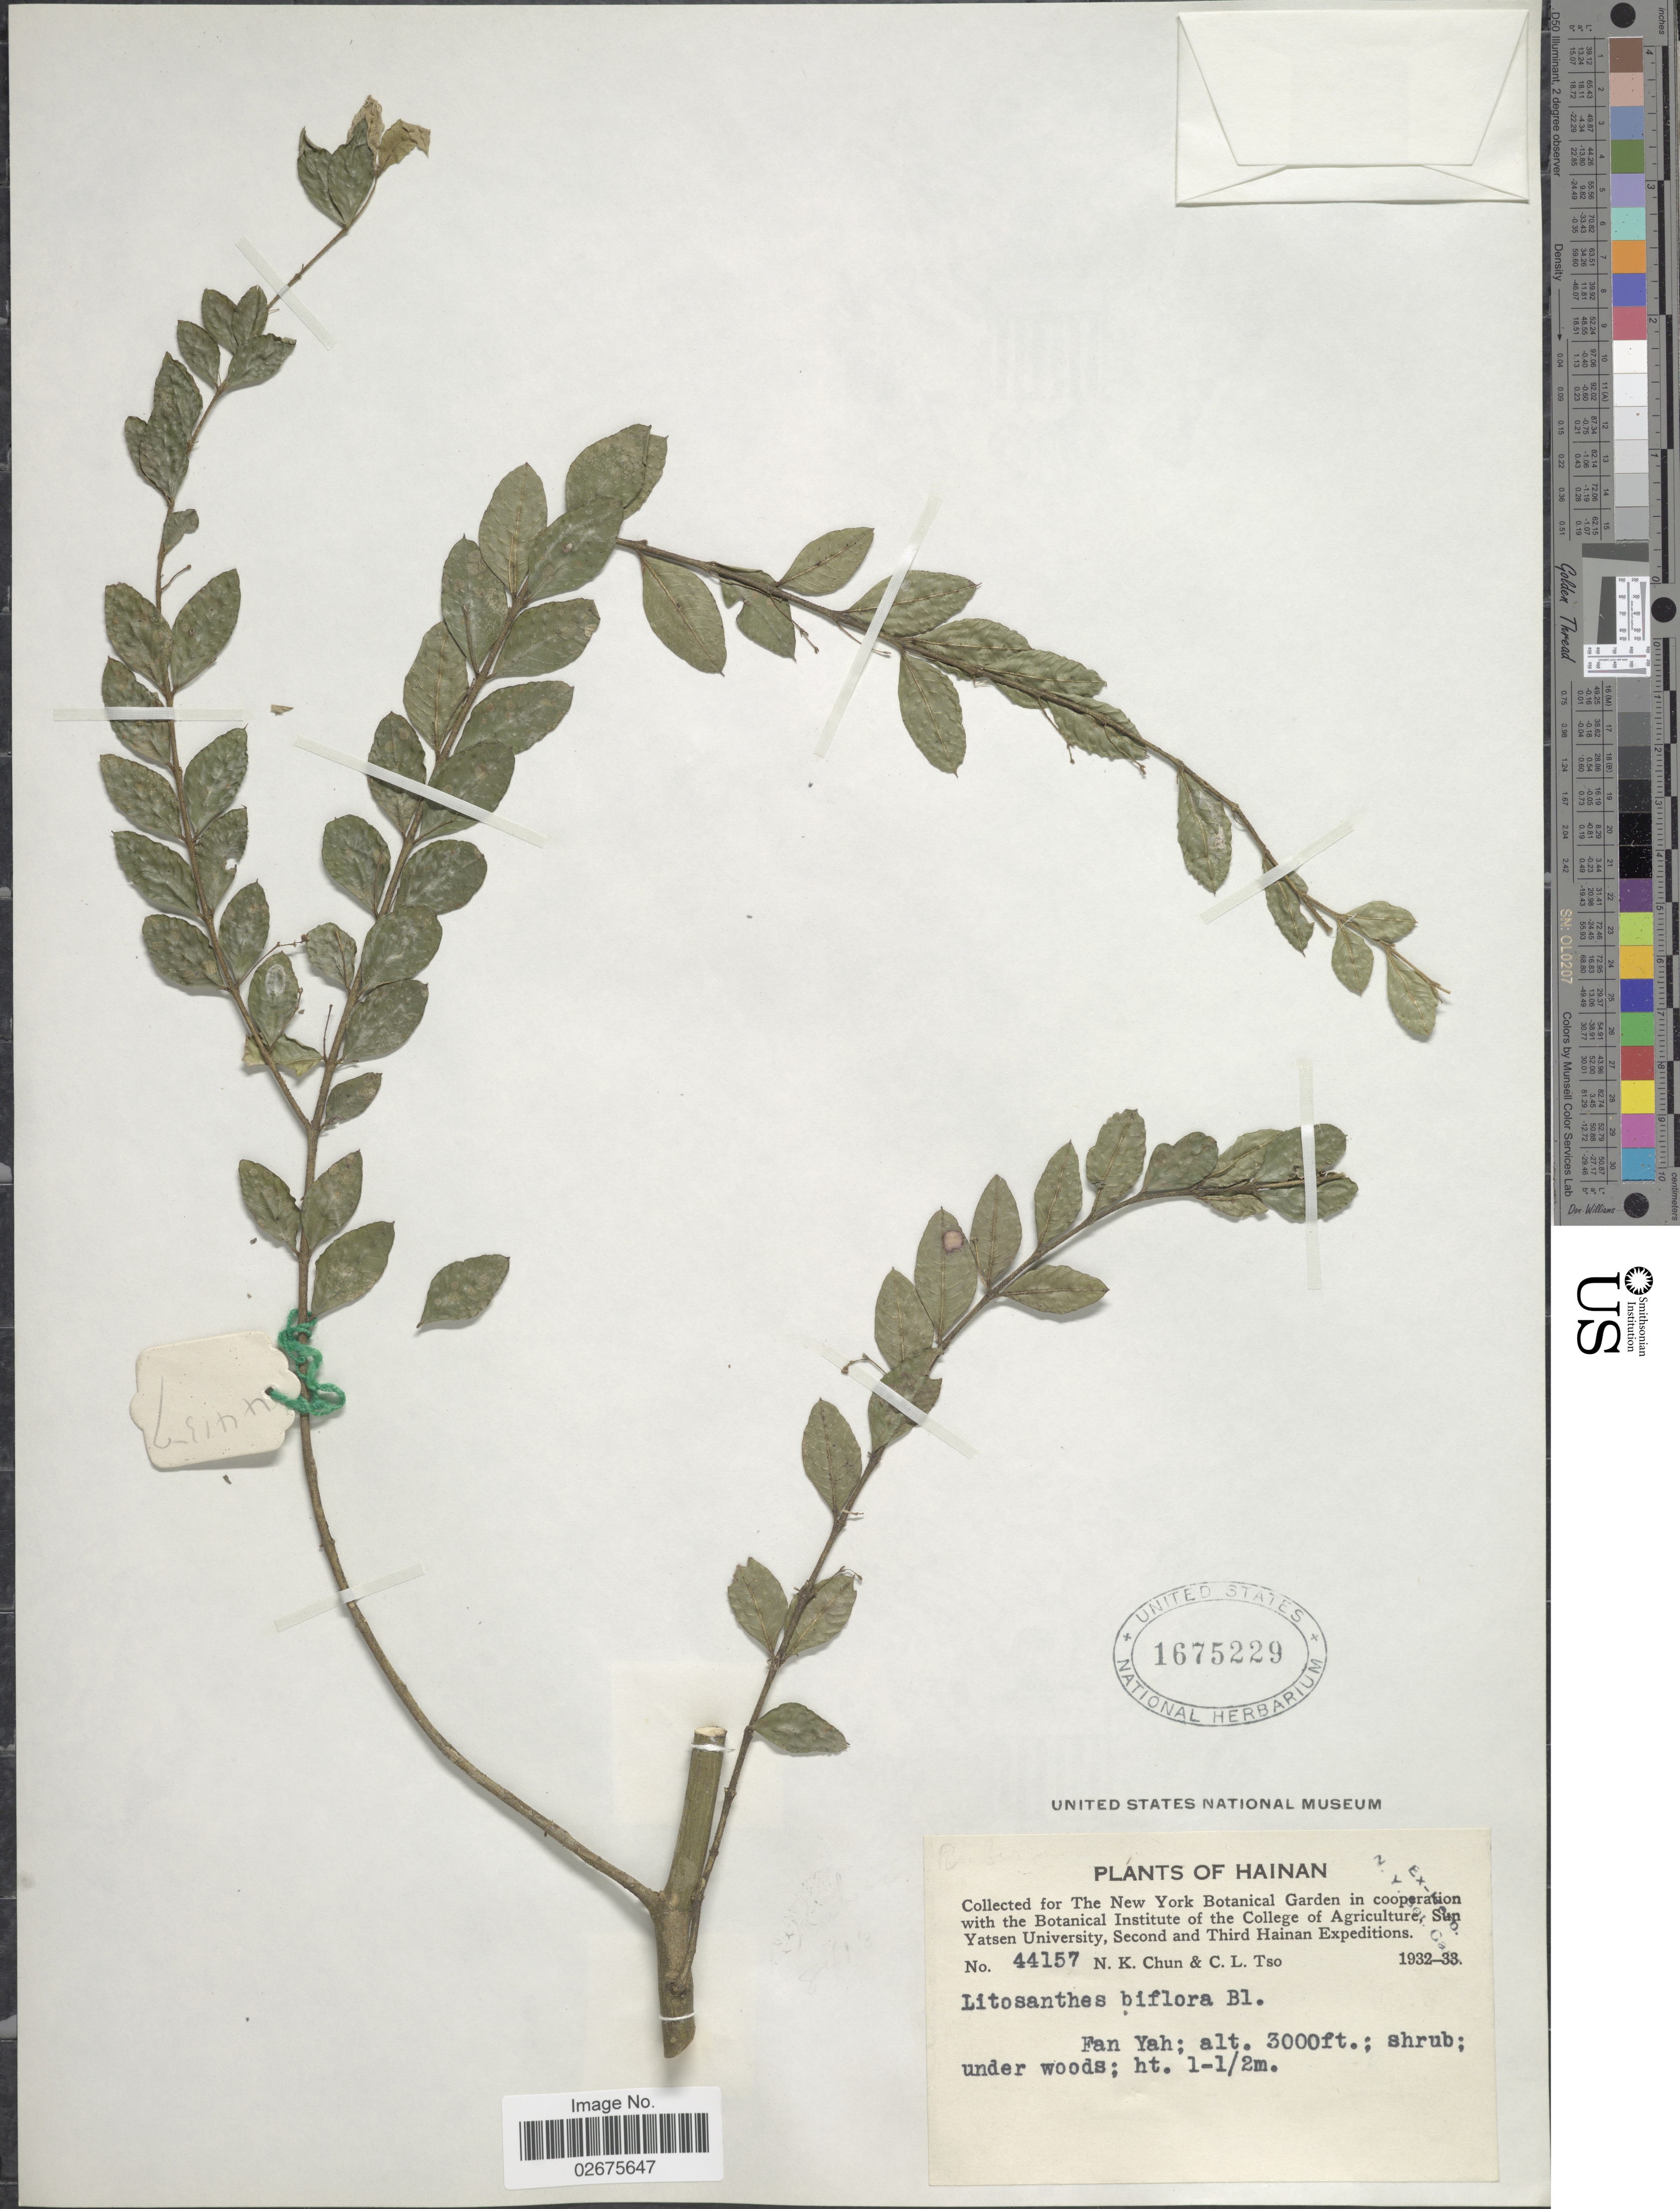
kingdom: Plantae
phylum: Tracheophyta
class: Magnoliopsida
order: Gentianales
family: Rubiaceae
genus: Lasianthus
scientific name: Lasianthus biflorus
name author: (Blume) M. Gangop. & Chakrabarty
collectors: N. K. Chun & C. Tso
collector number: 44157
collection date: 1932/1933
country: China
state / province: Hainan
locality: Hainan, Fan Yah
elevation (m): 914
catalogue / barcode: US 1675229